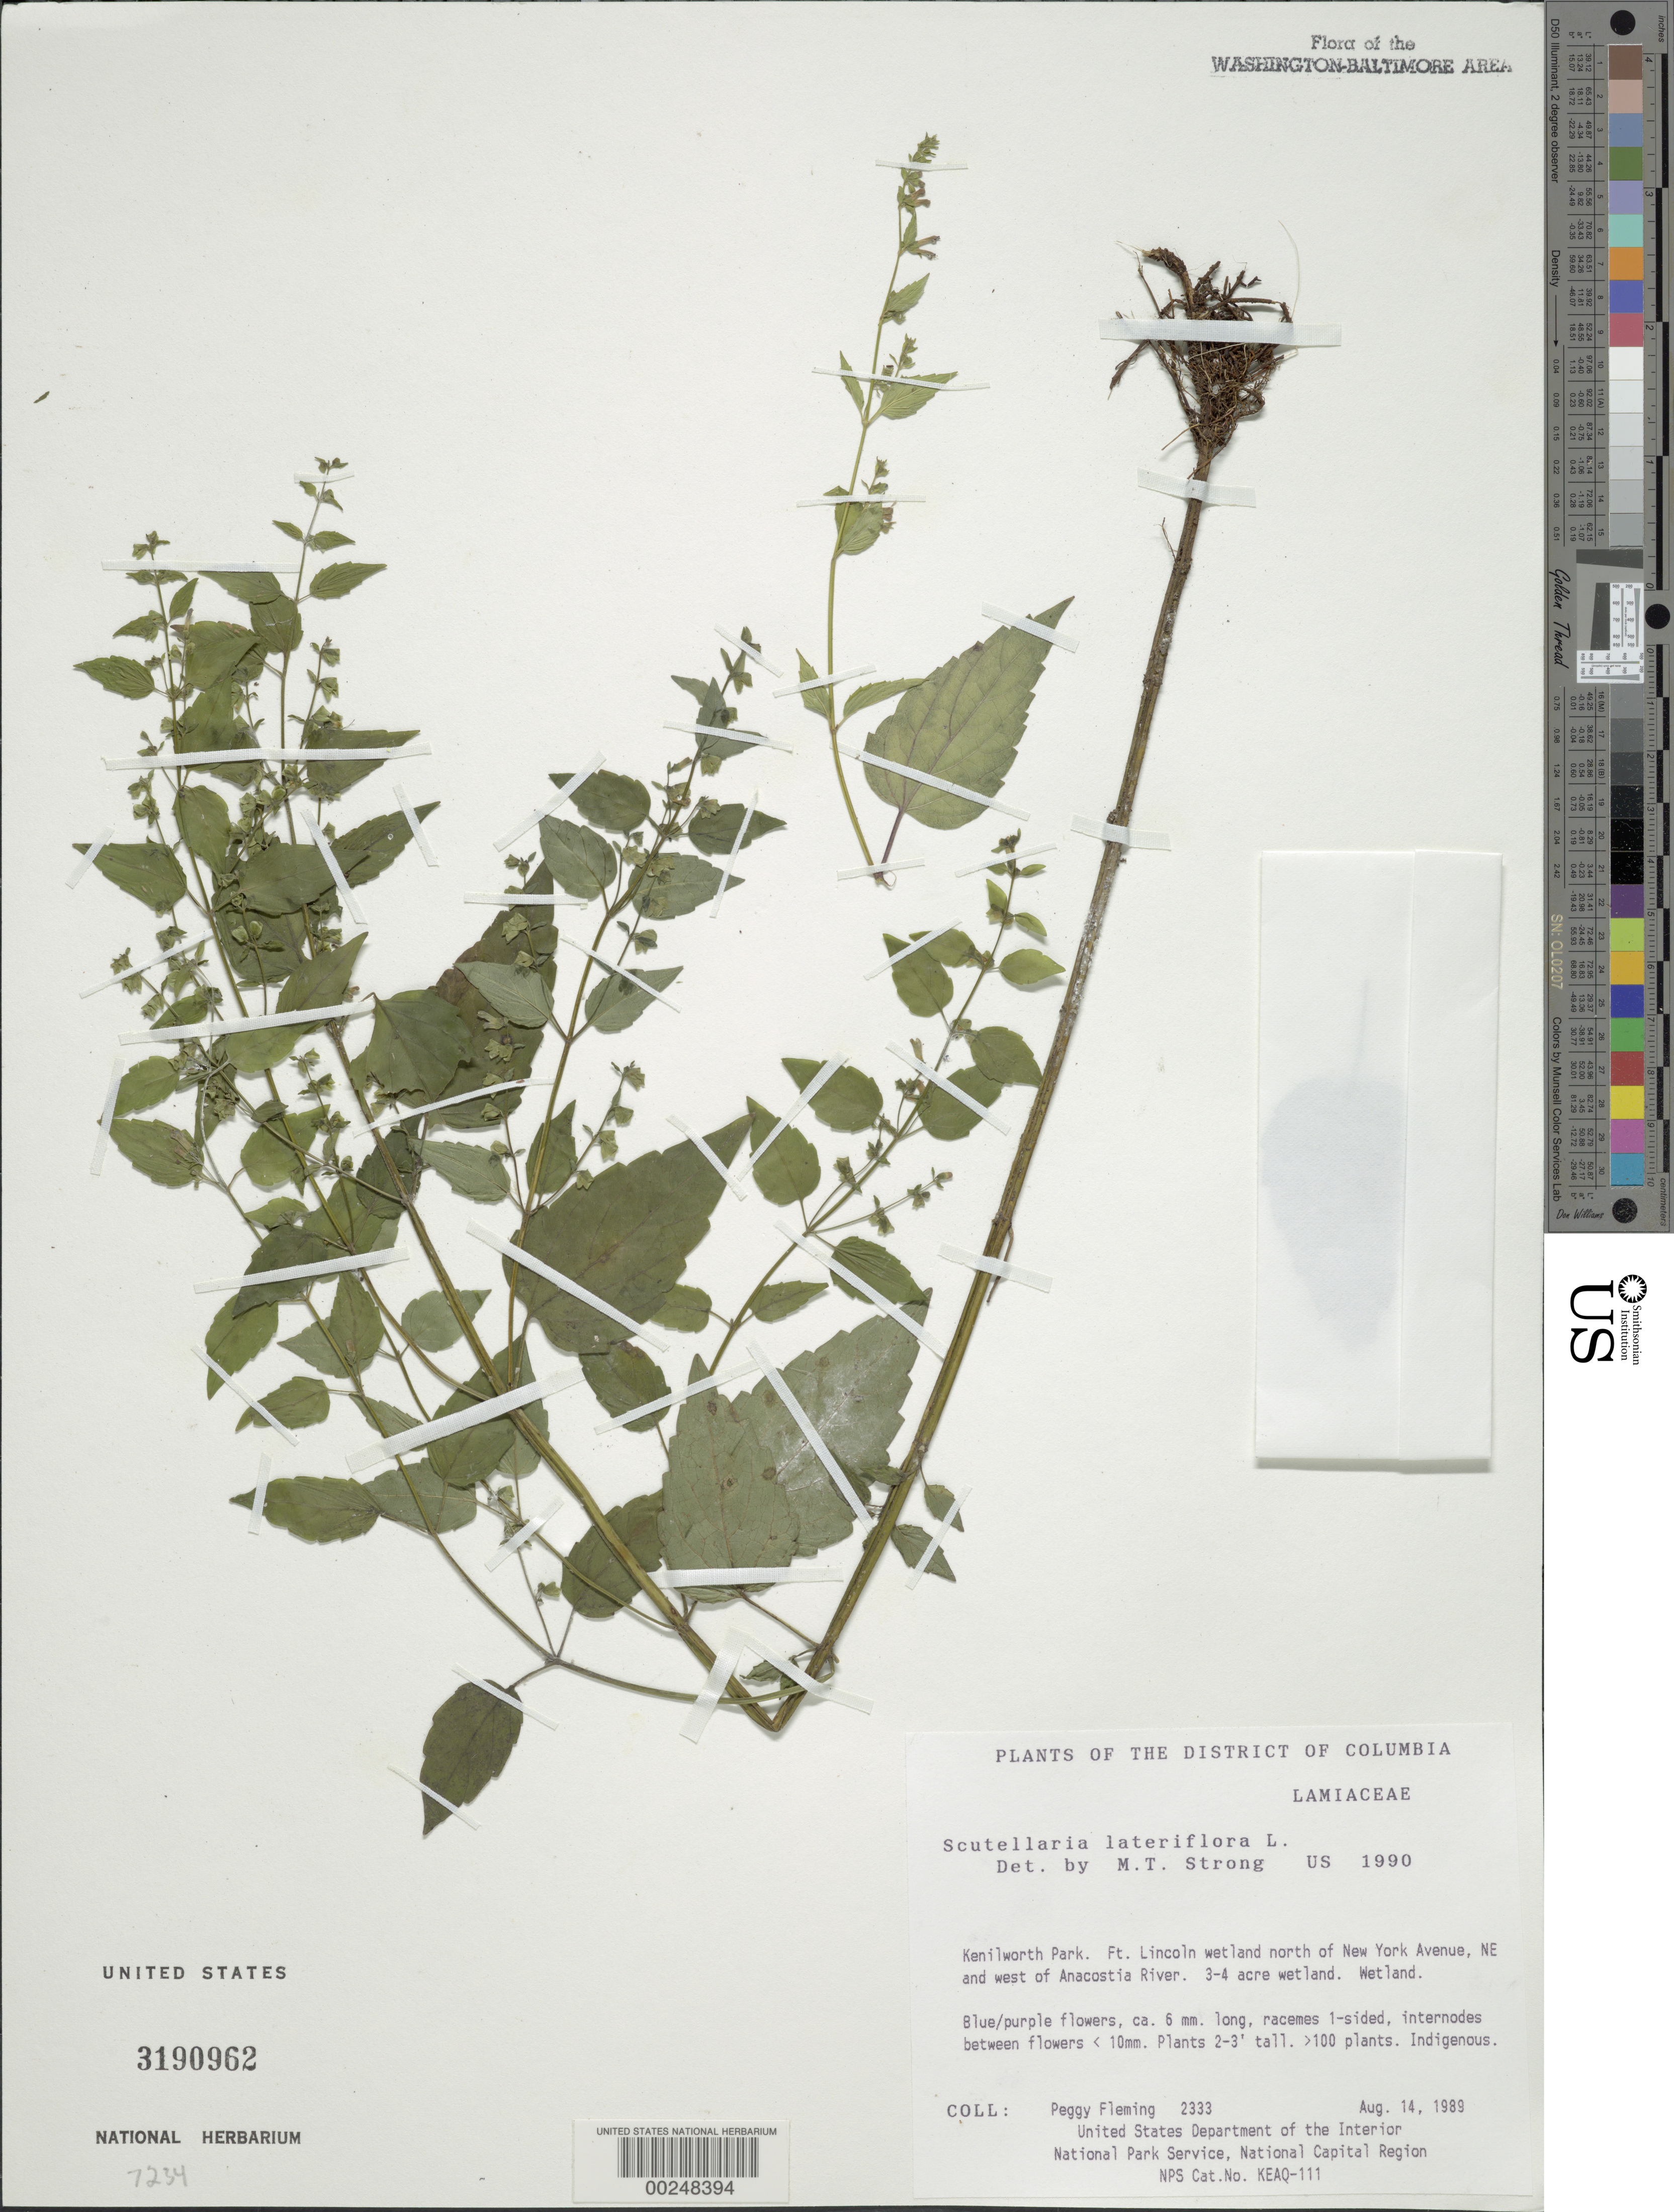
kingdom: Plantae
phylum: Tracheophyta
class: Magnoliopsida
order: Lamiales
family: Lamiaceae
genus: Scutellaria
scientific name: Scutellaria lateriflora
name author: L.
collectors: P. Fleming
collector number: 2333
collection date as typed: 14 Aug 1989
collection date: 1989-08-14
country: United States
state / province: District of Columbia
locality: Kenilworth Park, Ft Lincoln wetland N of New York Ave. and west of Anacostia River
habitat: Wetland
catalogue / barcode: US 3190962